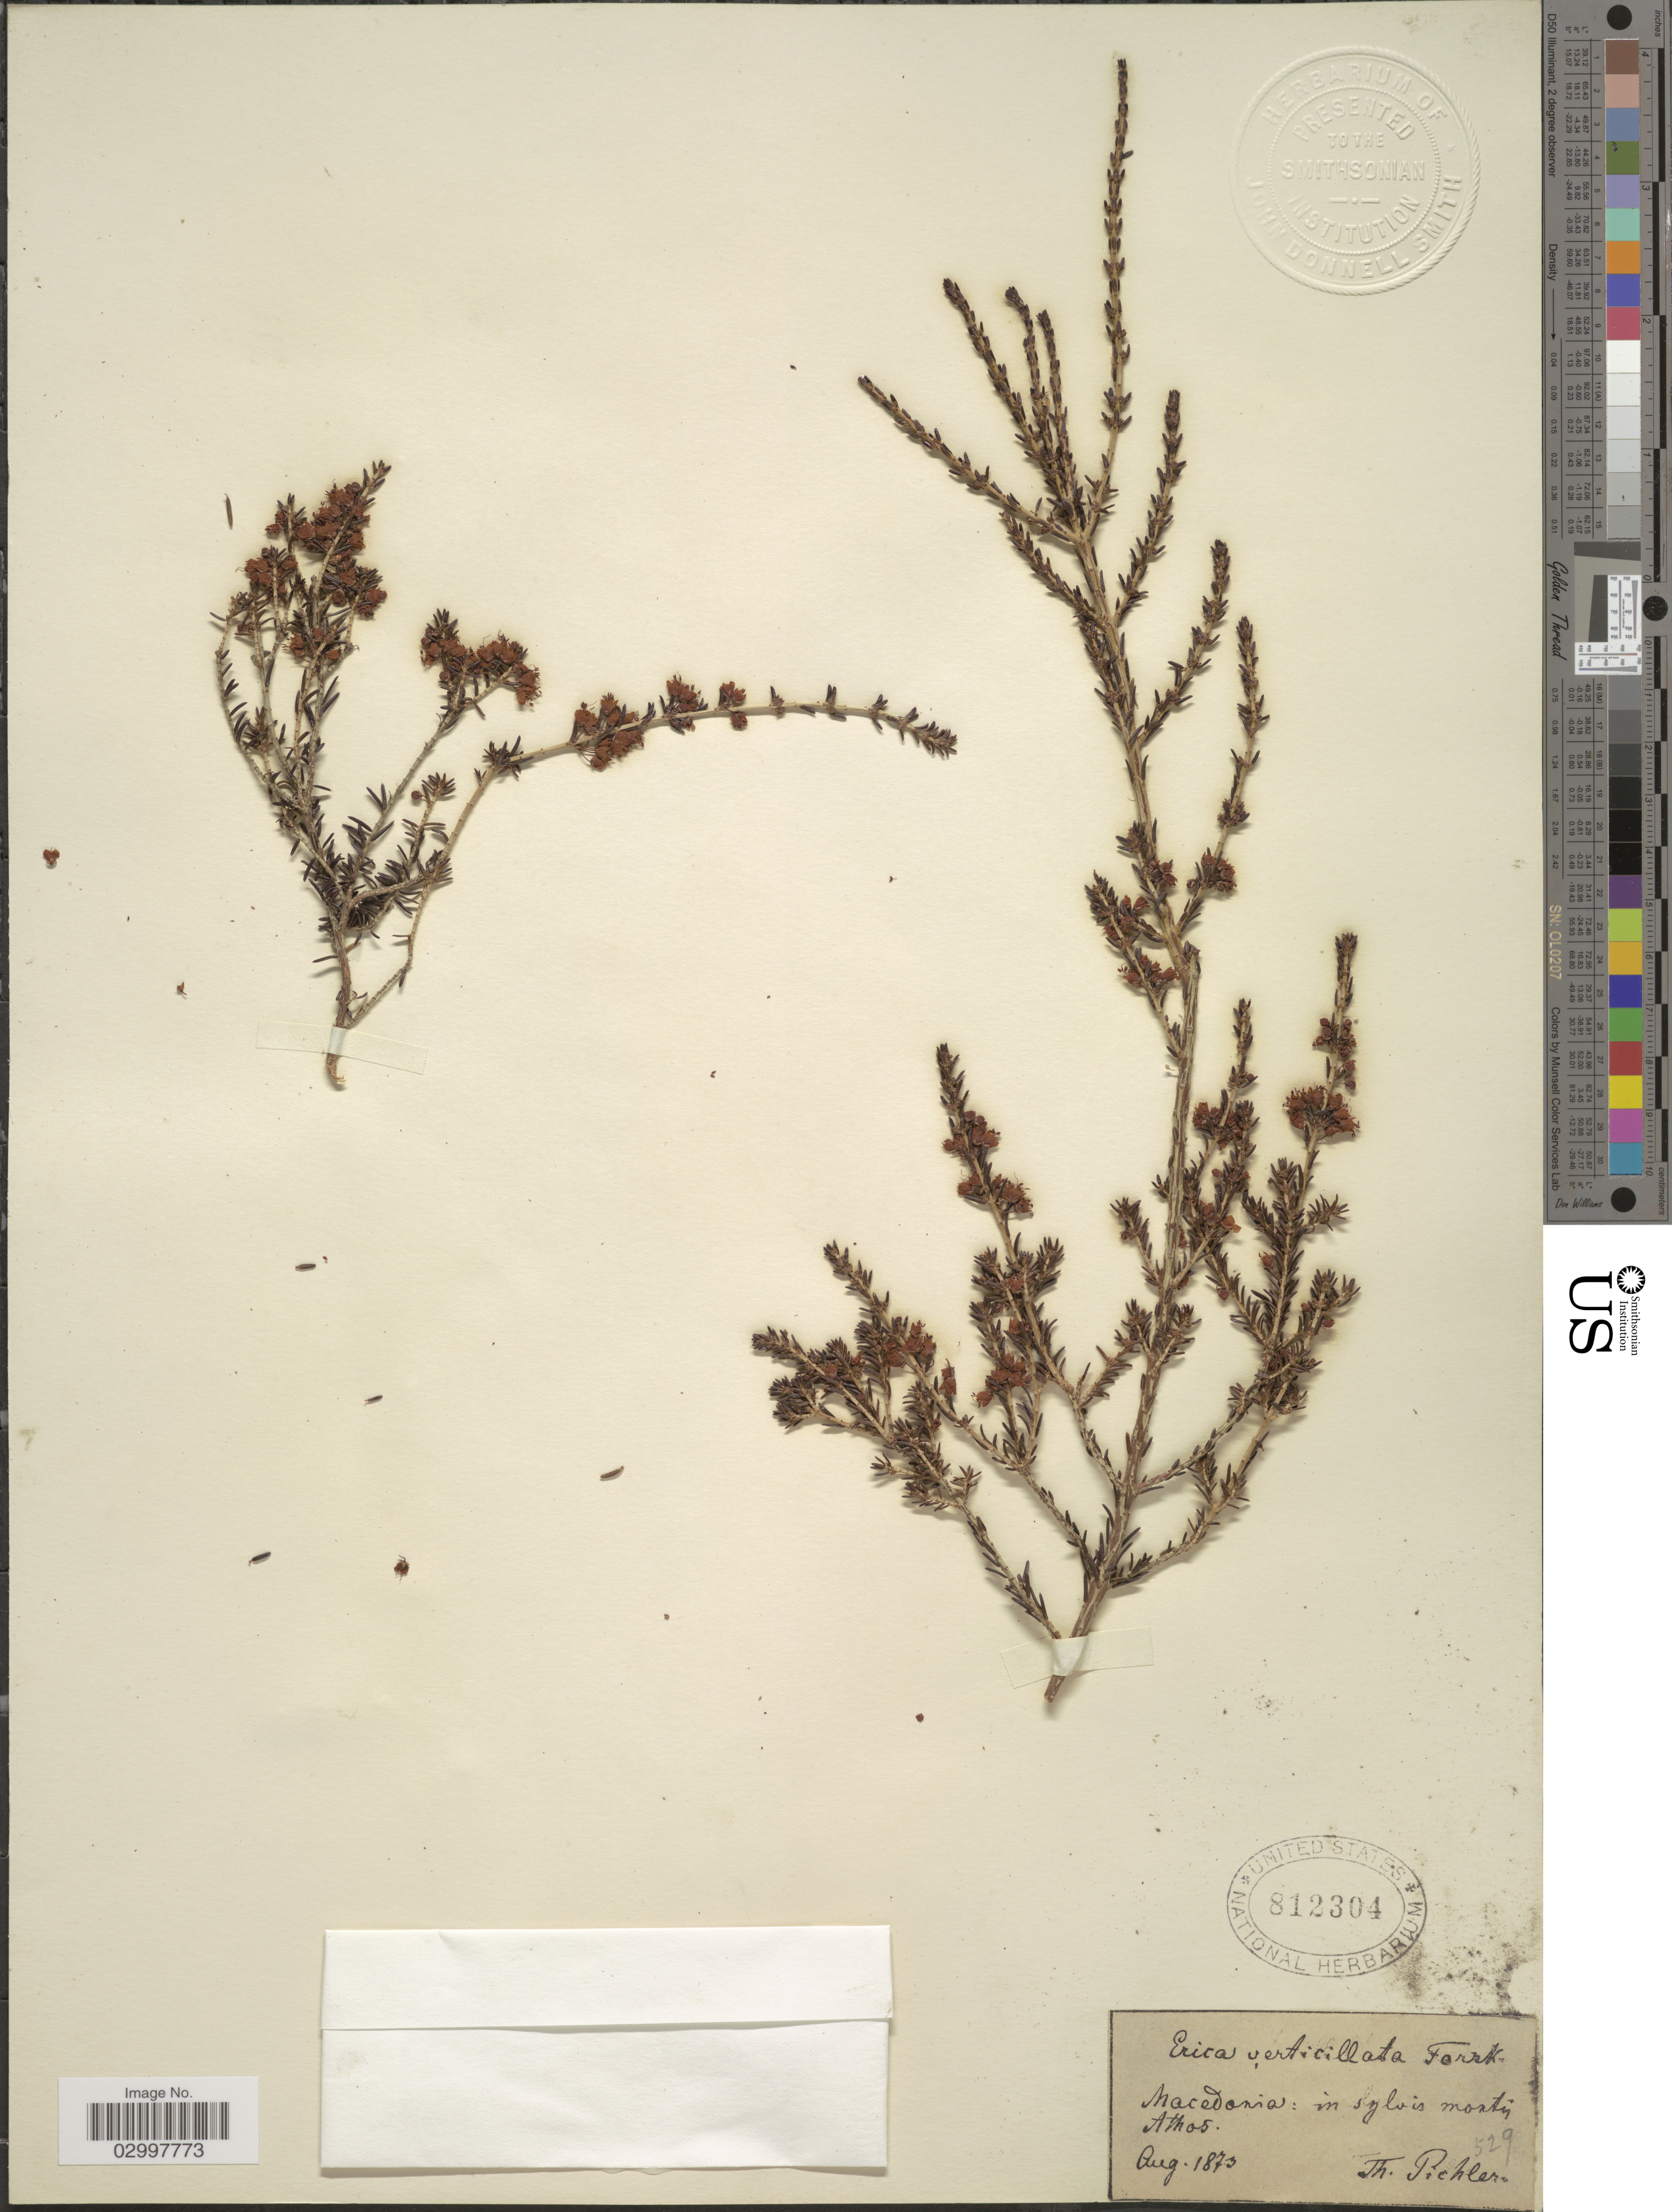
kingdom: Plantae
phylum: Tracheophyta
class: Magnoliopsida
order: Ericales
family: Ericaceae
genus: Erica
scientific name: Erica verticillata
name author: P.J. Bergius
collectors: T. Pichler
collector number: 529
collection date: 1873-08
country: North Macedonia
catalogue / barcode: US 812304